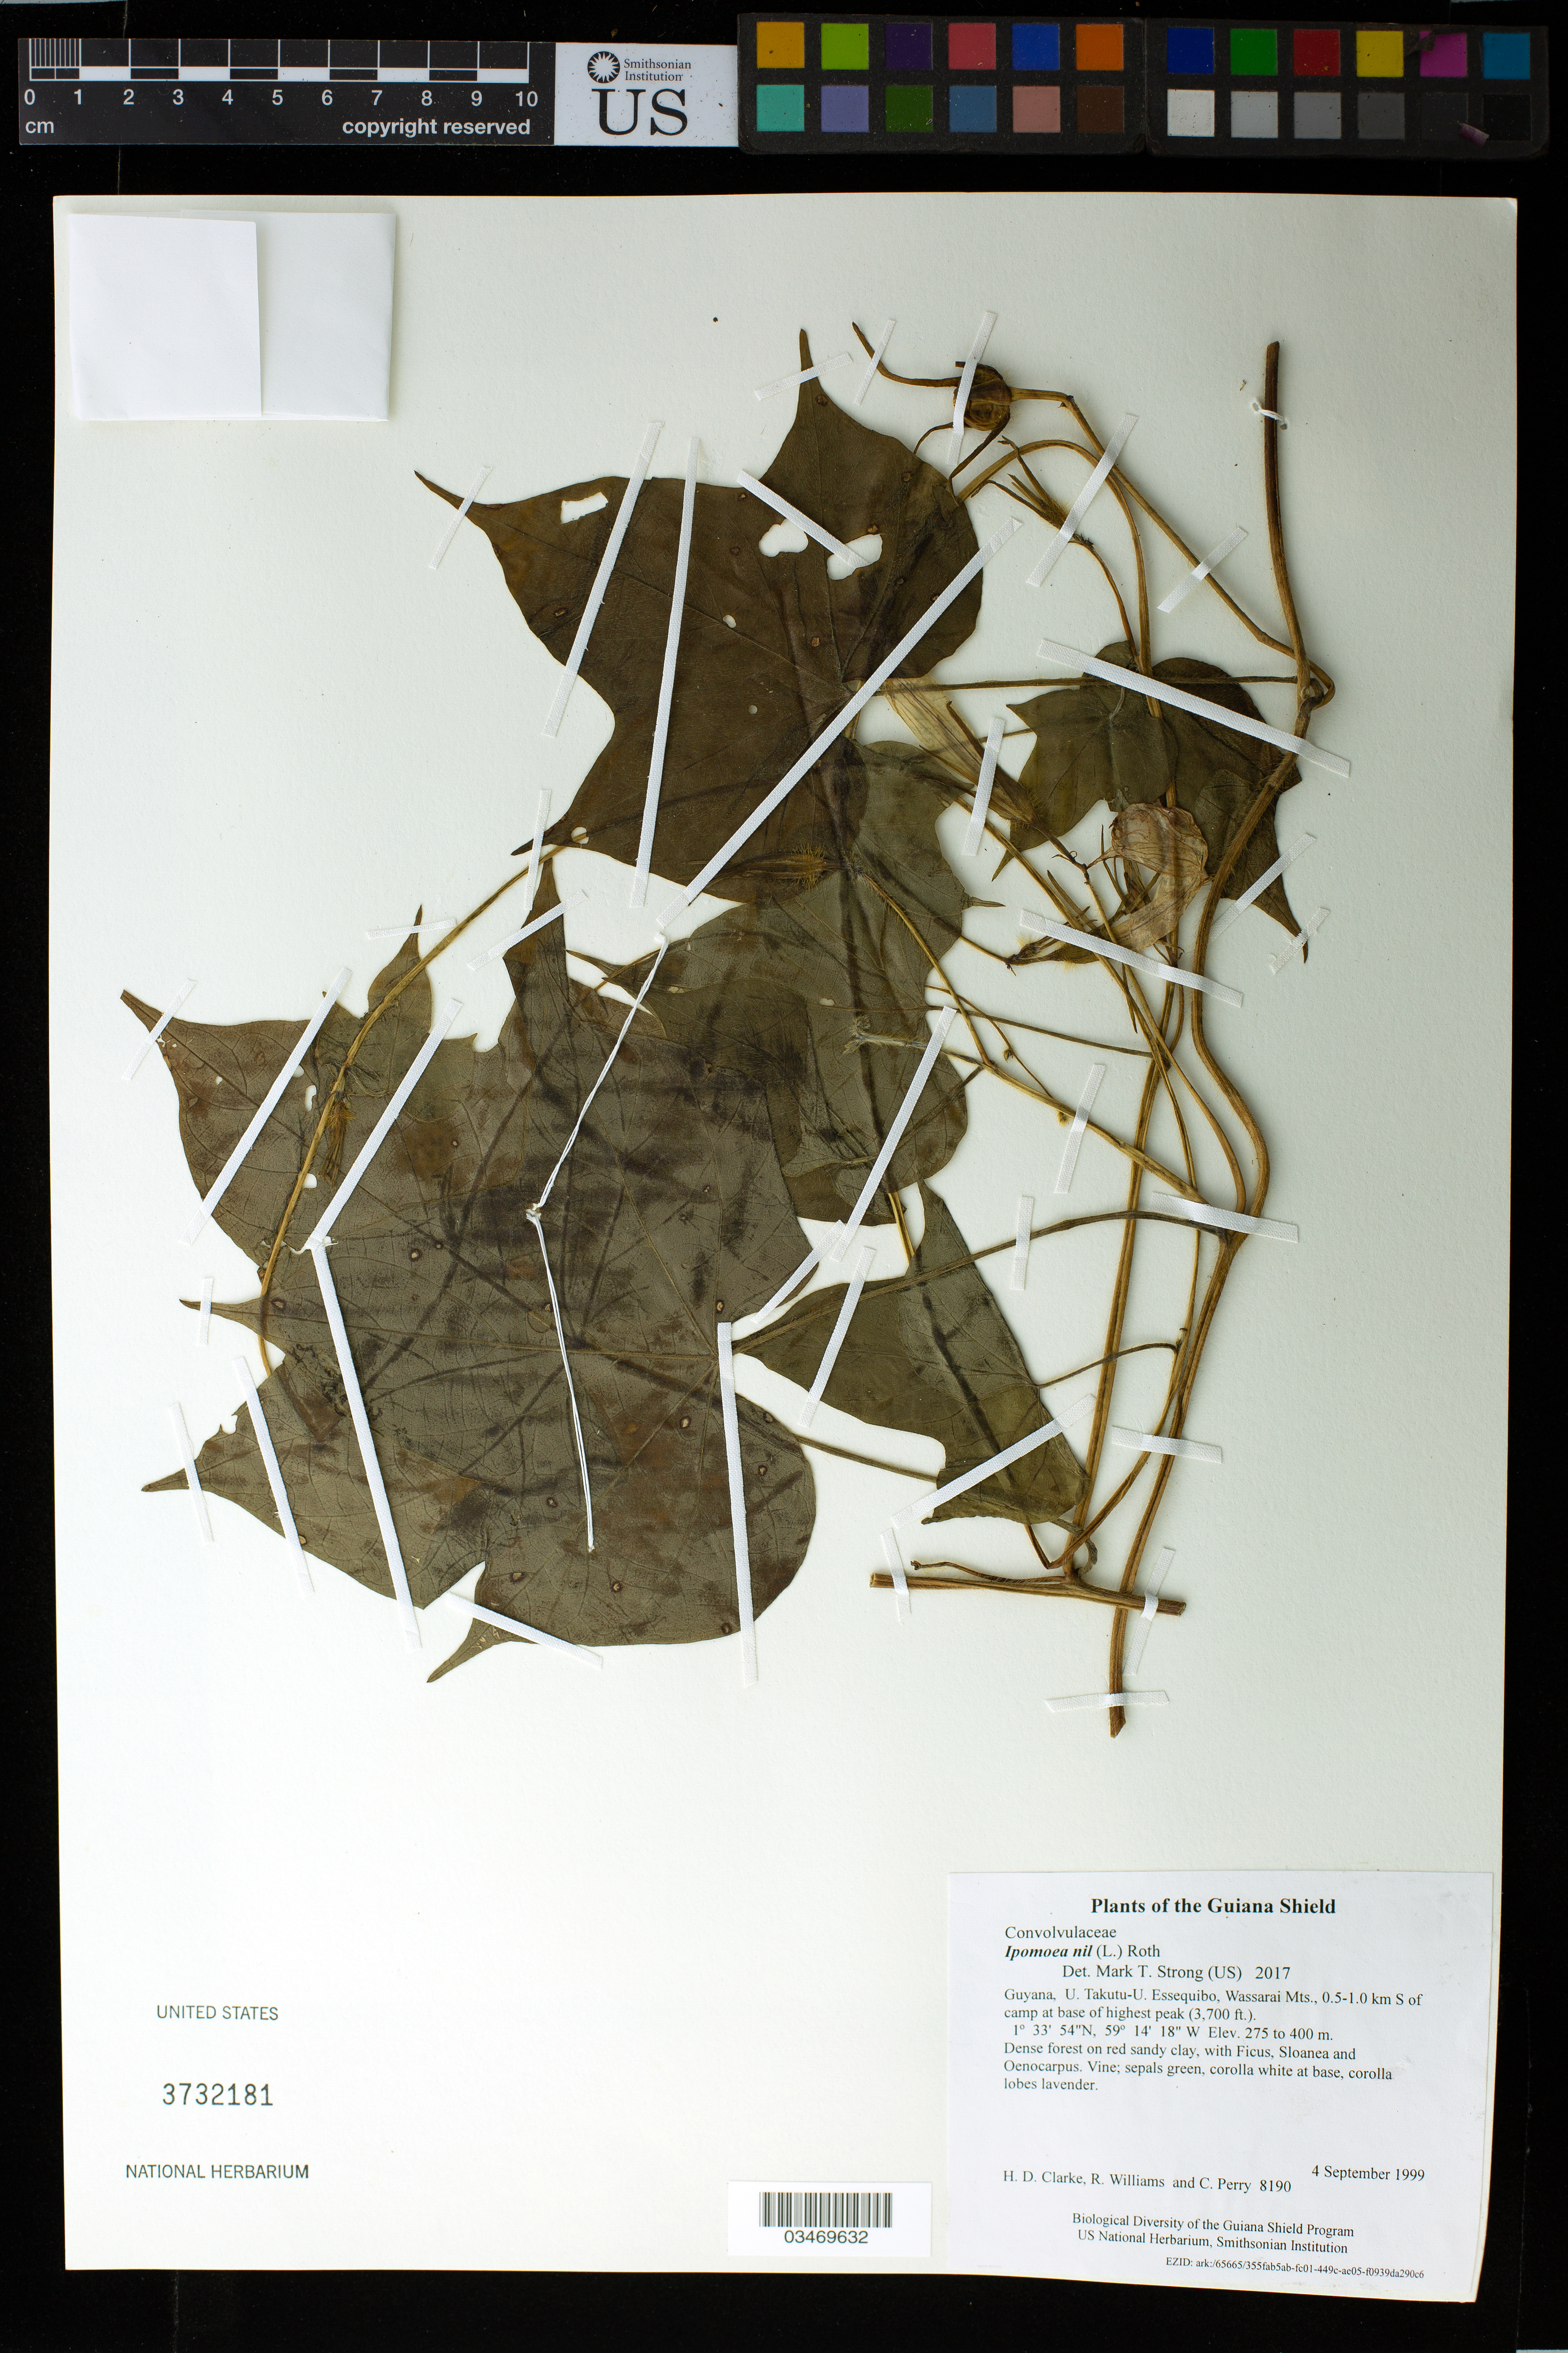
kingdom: Plantae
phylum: Tracheophyta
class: Magnoliopsida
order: Solanales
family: Convolvulaceae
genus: Ipomoea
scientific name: Ipomoea nil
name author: (L.) Roth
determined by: Strong, M. T., (US), Smithsonian Institution - National Museum of Natural History (UNITED STATES)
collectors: H. D. Clarke, R. Williams & C. Perry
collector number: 8190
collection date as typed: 4 September 1999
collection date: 1999-09-04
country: Guyana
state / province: U. Takutu-U. Essequibo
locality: Wassarai Mts., 0.5-1.0 km S of camp at base of highest peak (3,700 ft.)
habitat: Dense forest on red sandy clay, with Ficus, Sloanea and Oenocarpus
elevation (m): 275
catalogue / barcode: US 3732181